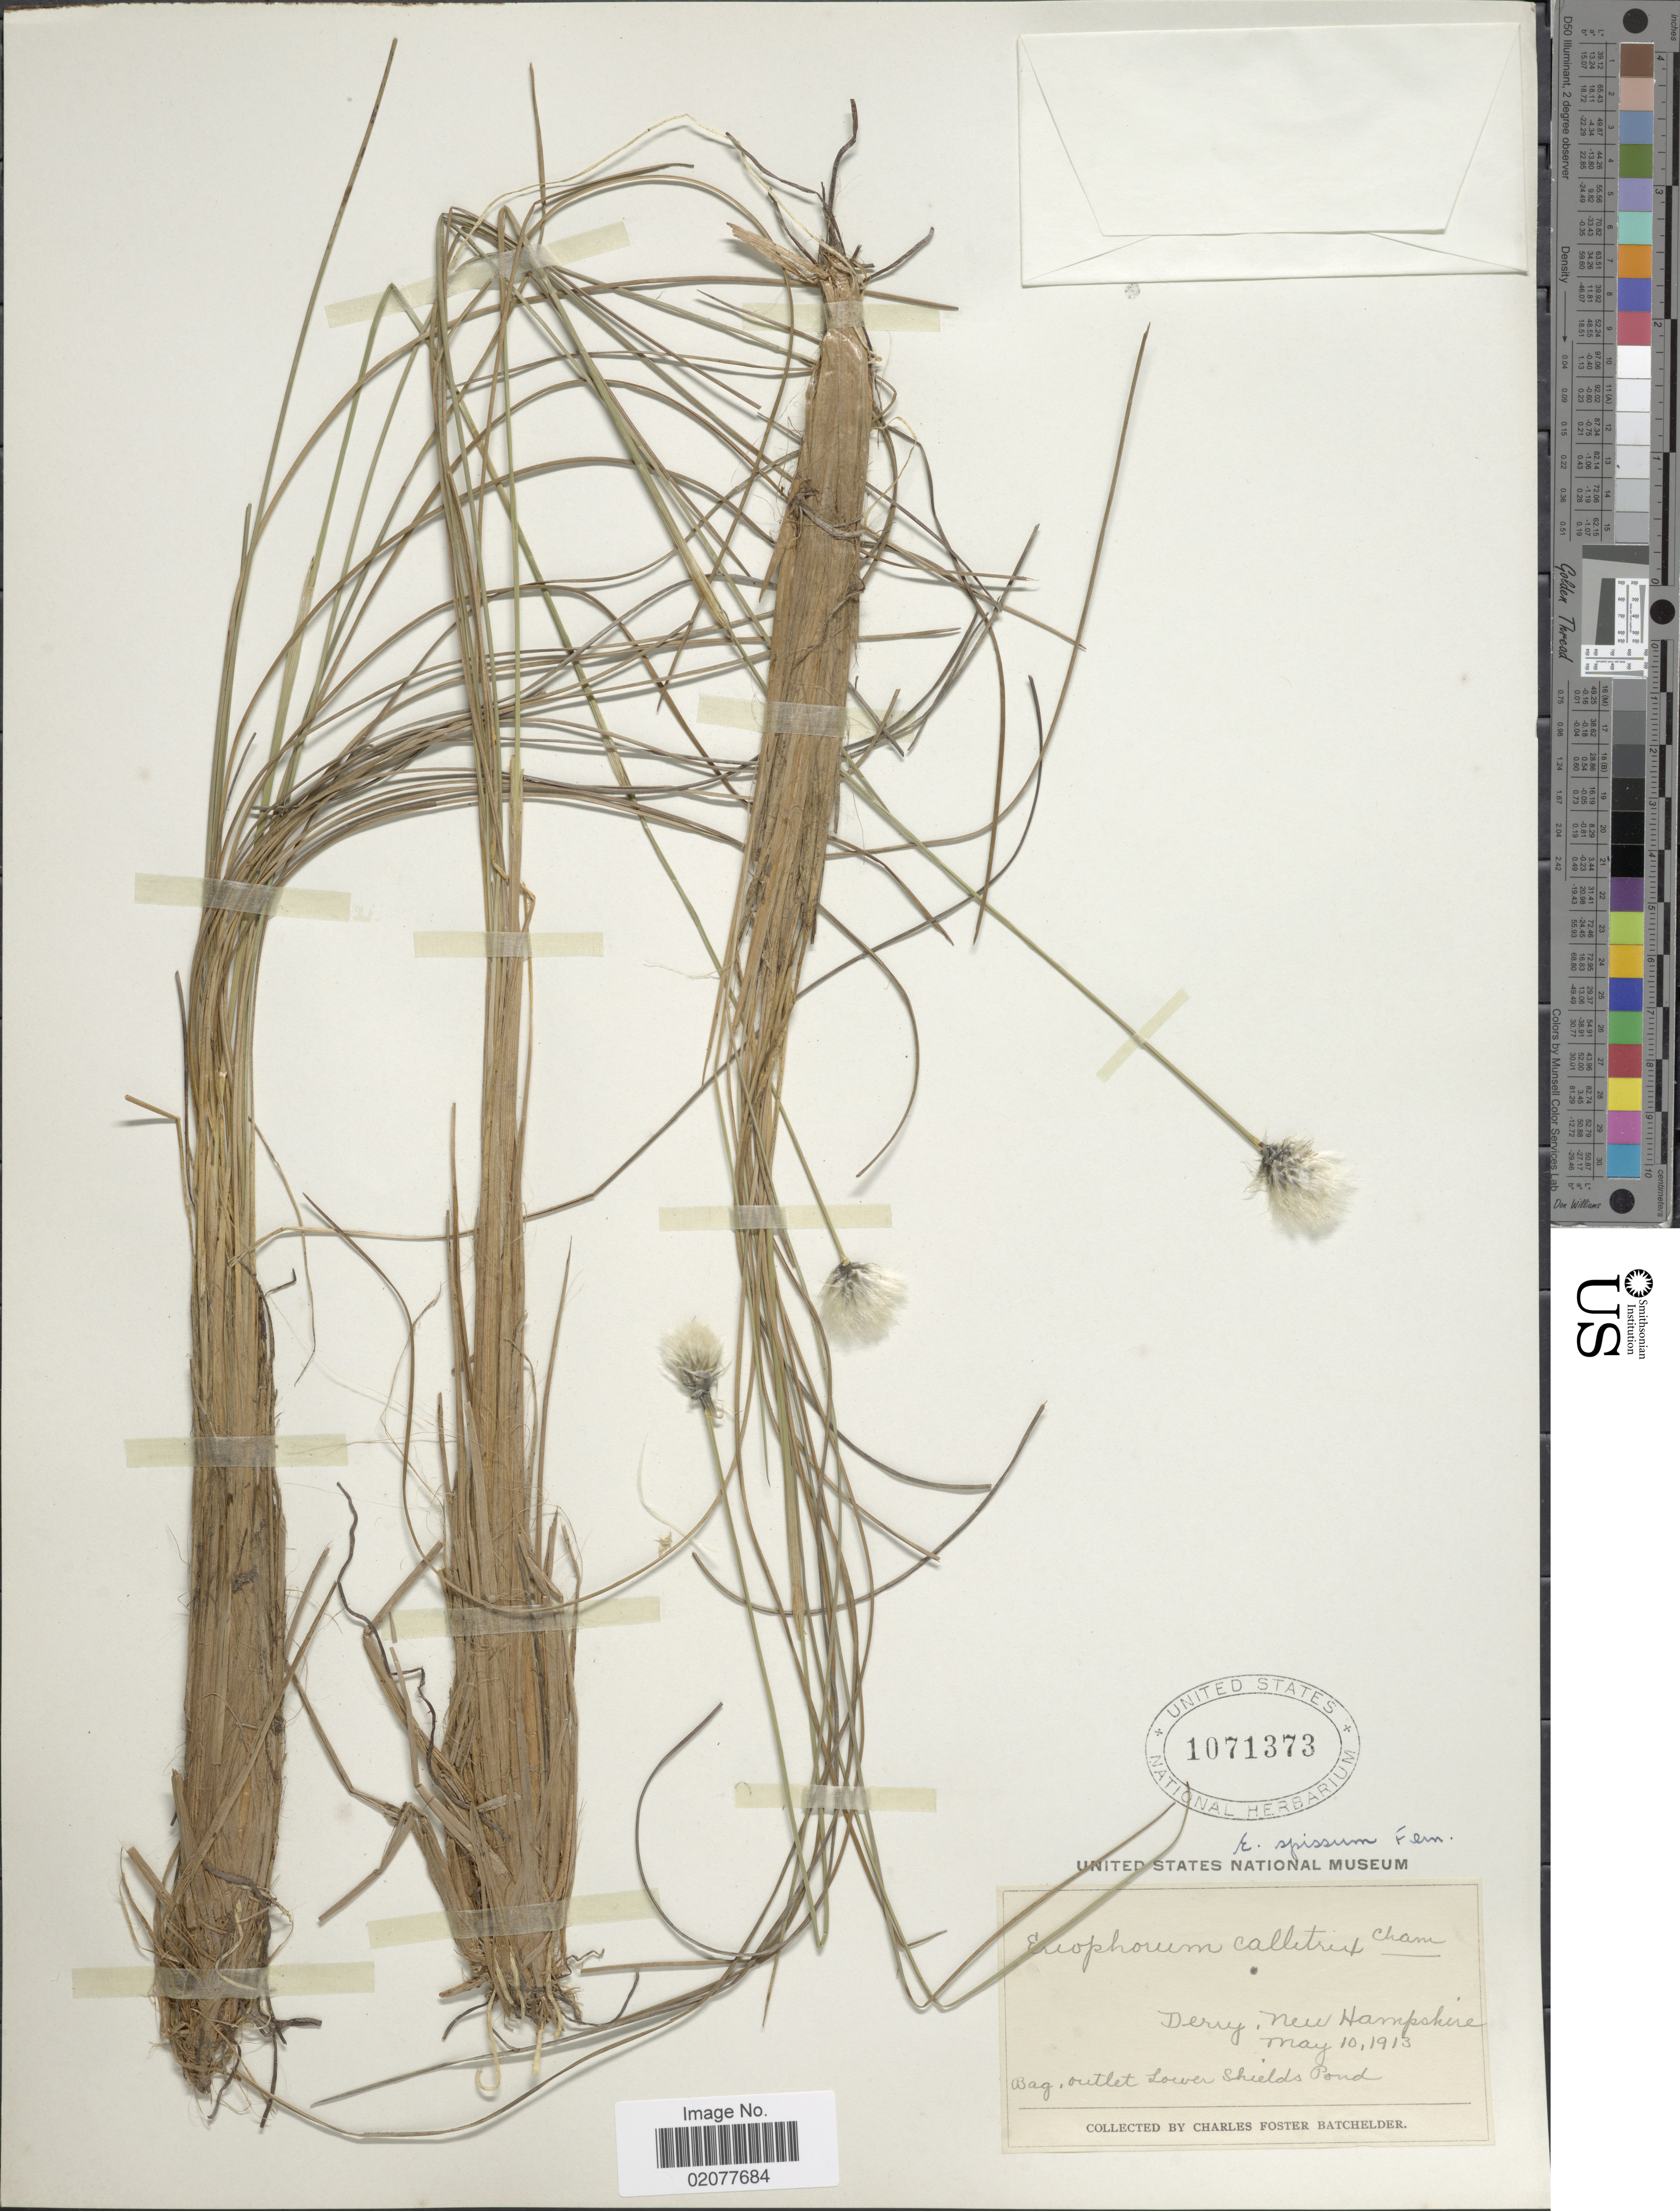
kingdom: Plantae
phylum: Tracheophyta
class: Liliopsida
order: Poales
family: Cyperaceae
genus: Eriophorum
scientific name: Eriophorum spissum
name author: Fernald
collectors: C. Batchelder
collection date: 1913-05-10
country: United States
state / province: New Hampshire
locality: Derry, New Hampshire.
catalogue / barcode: US 1071373